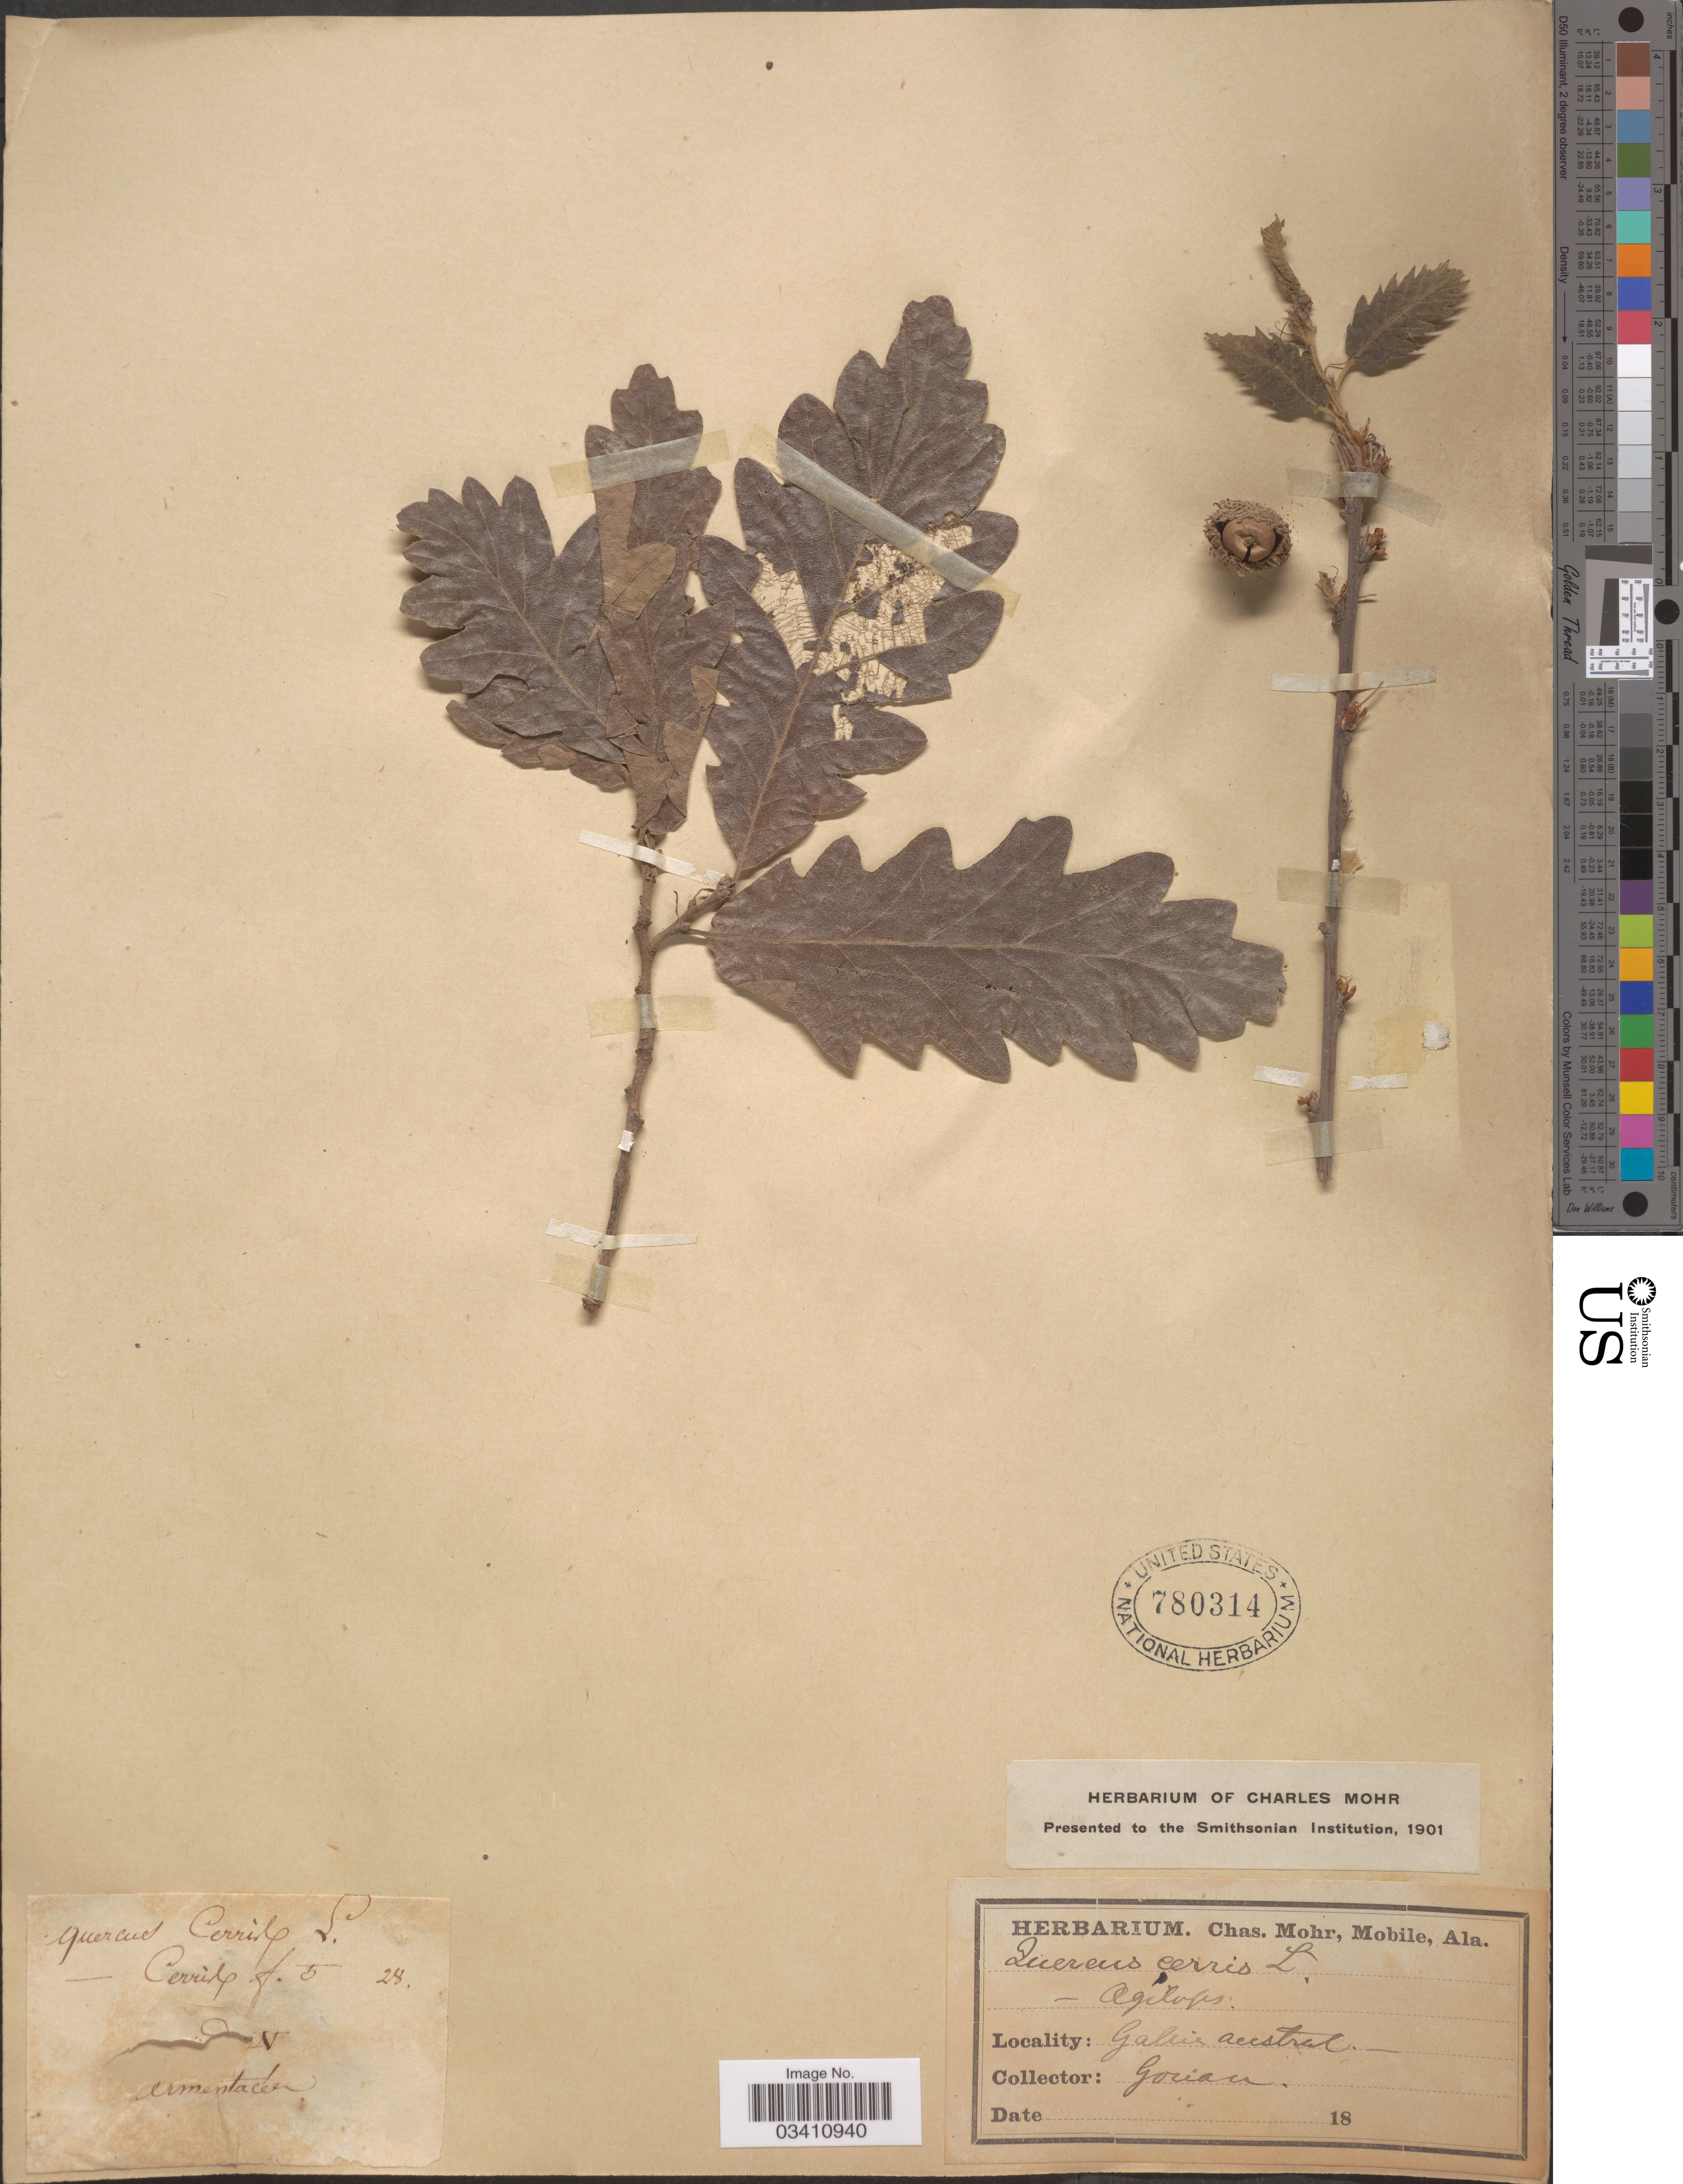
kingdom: Plantae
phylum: Tracheophyta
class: Magnoliopsida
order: Fagales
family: Fagaceae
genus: Quercus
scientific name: Quercus cerris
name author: L.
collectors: -. Gouan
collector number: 28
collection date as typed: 18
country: France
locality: Gallia austral.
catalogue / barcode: US 780314